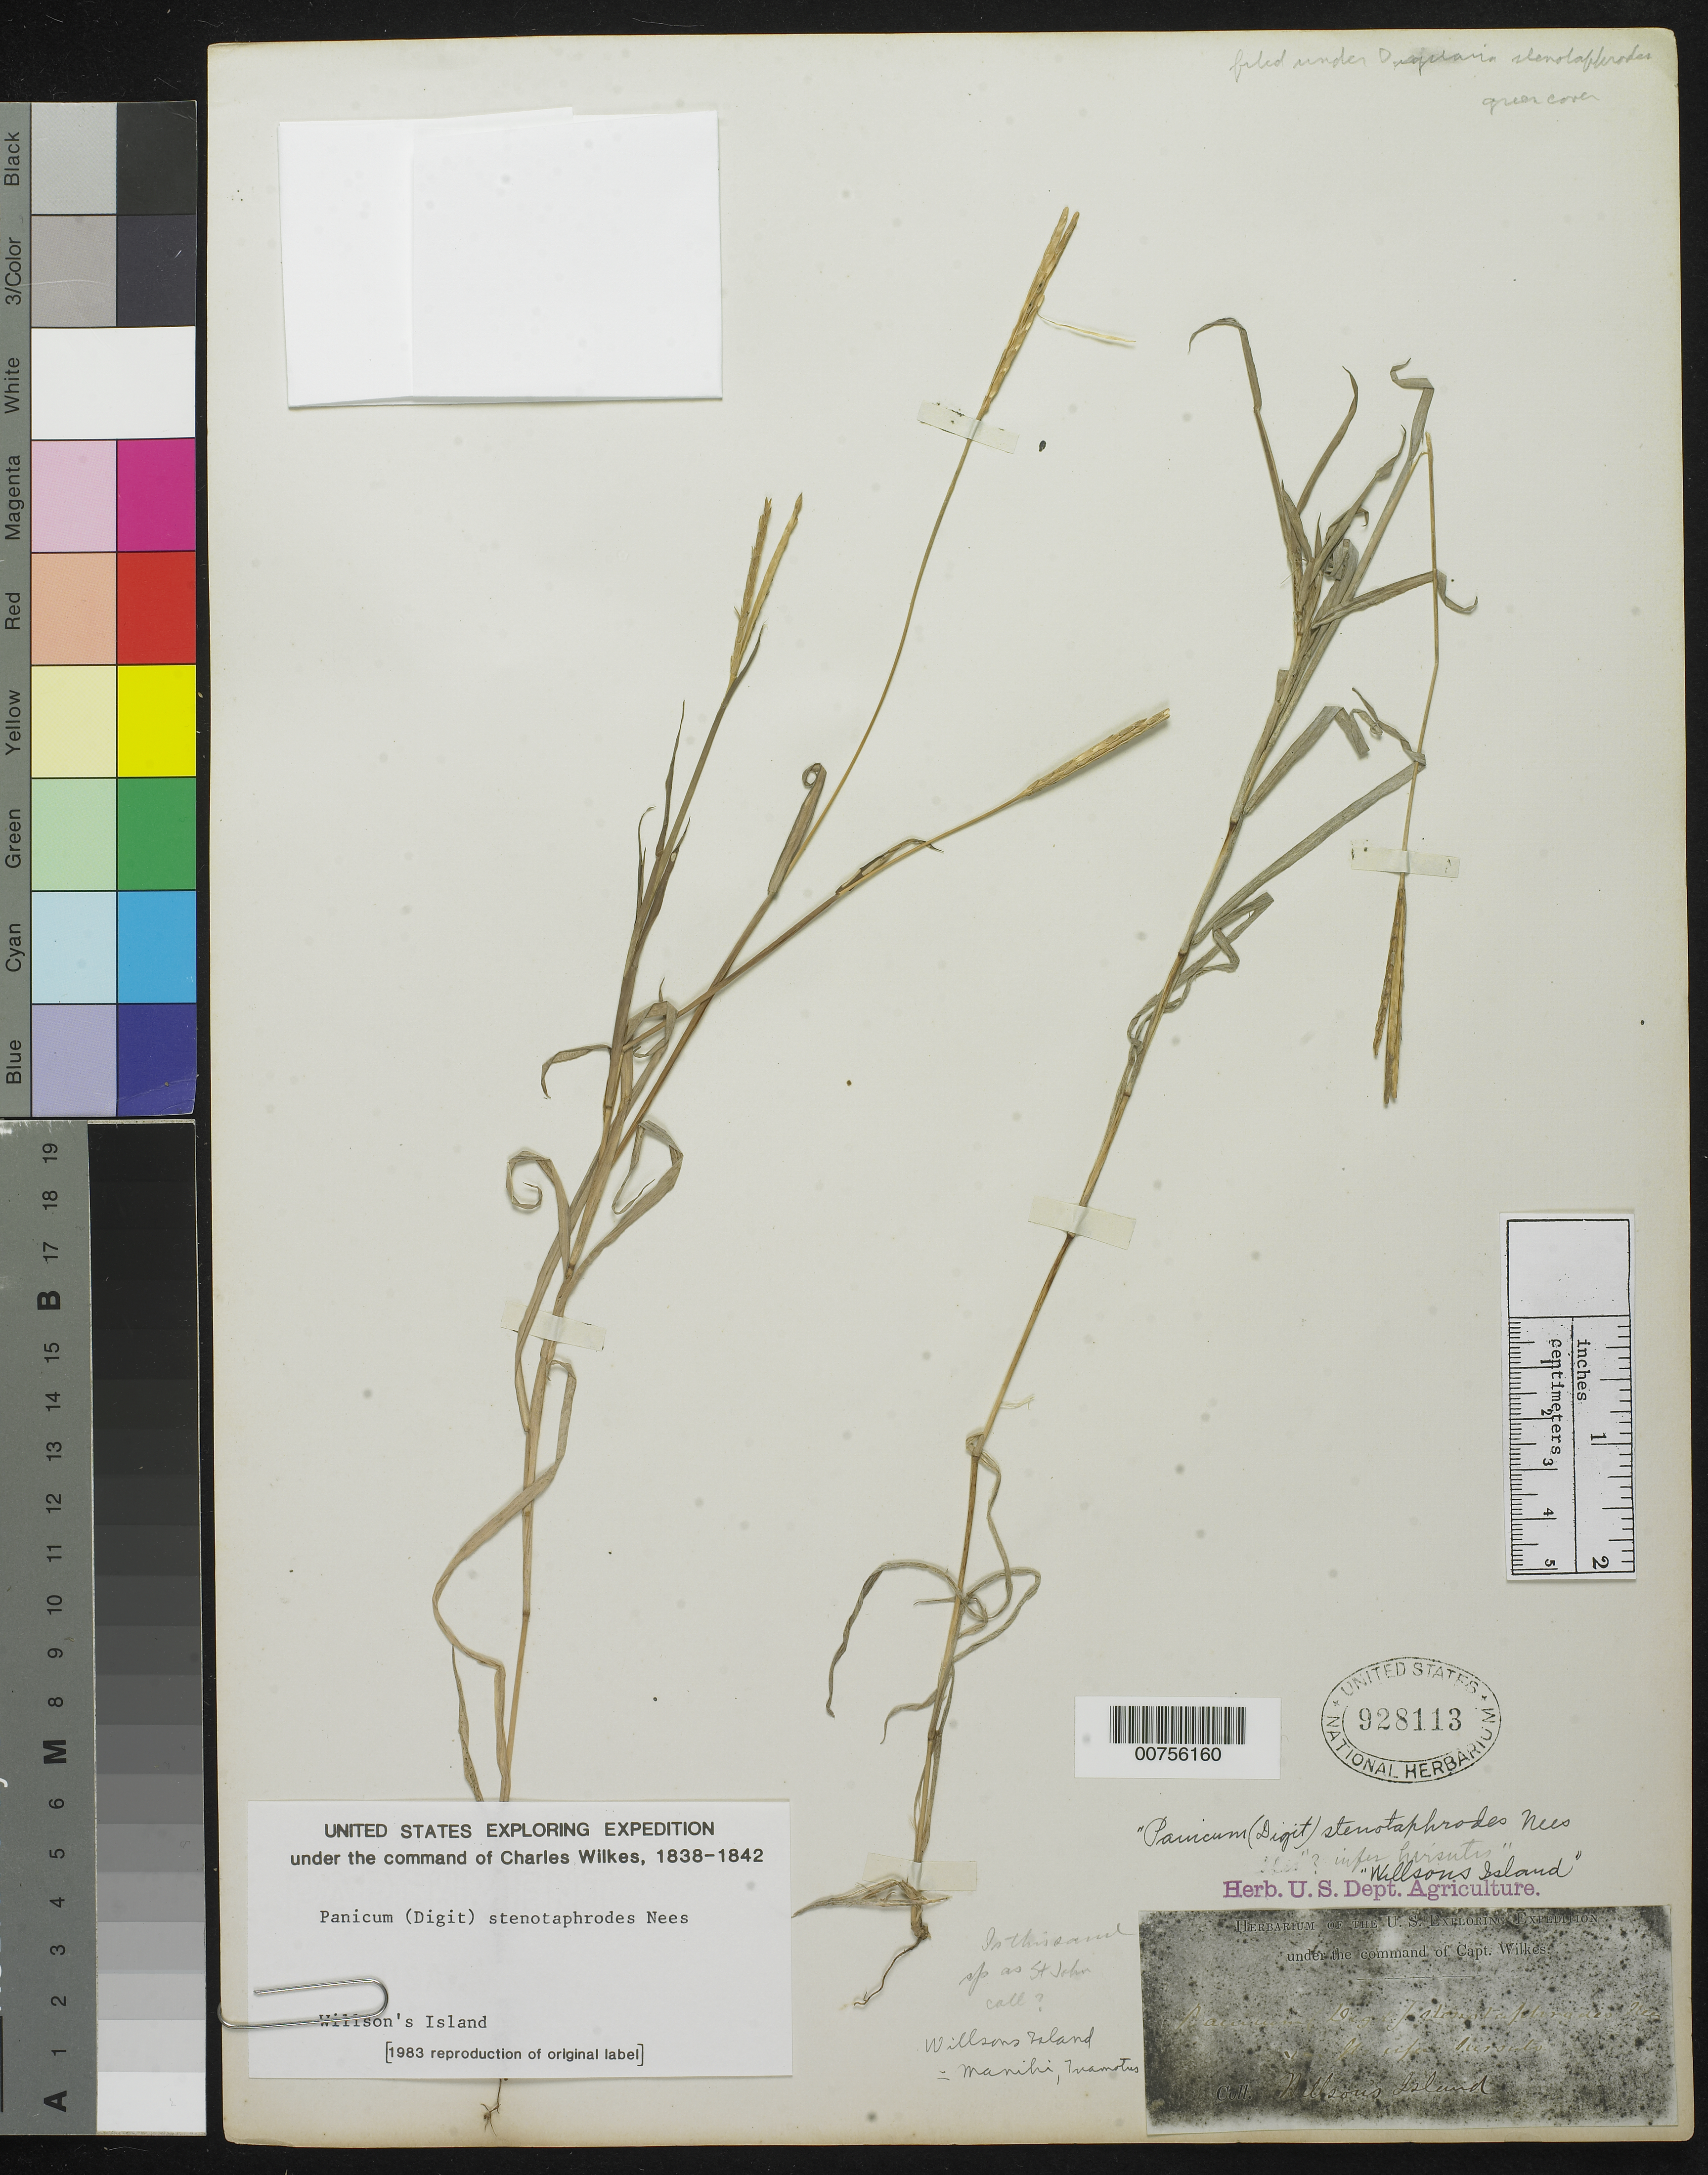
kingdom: Plantae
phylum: Tracheophyta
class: Liliopsida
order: Poales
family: Poaceae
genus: Panicum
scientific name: Panicum stenotaphrodes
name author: Nees ex Steud.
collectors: Wilkes Explor. Exped.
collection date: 1838/1842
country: French Polynesia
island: Manihi Atoll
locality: Manihi (= Wilson's Island)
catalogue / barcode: US 928113